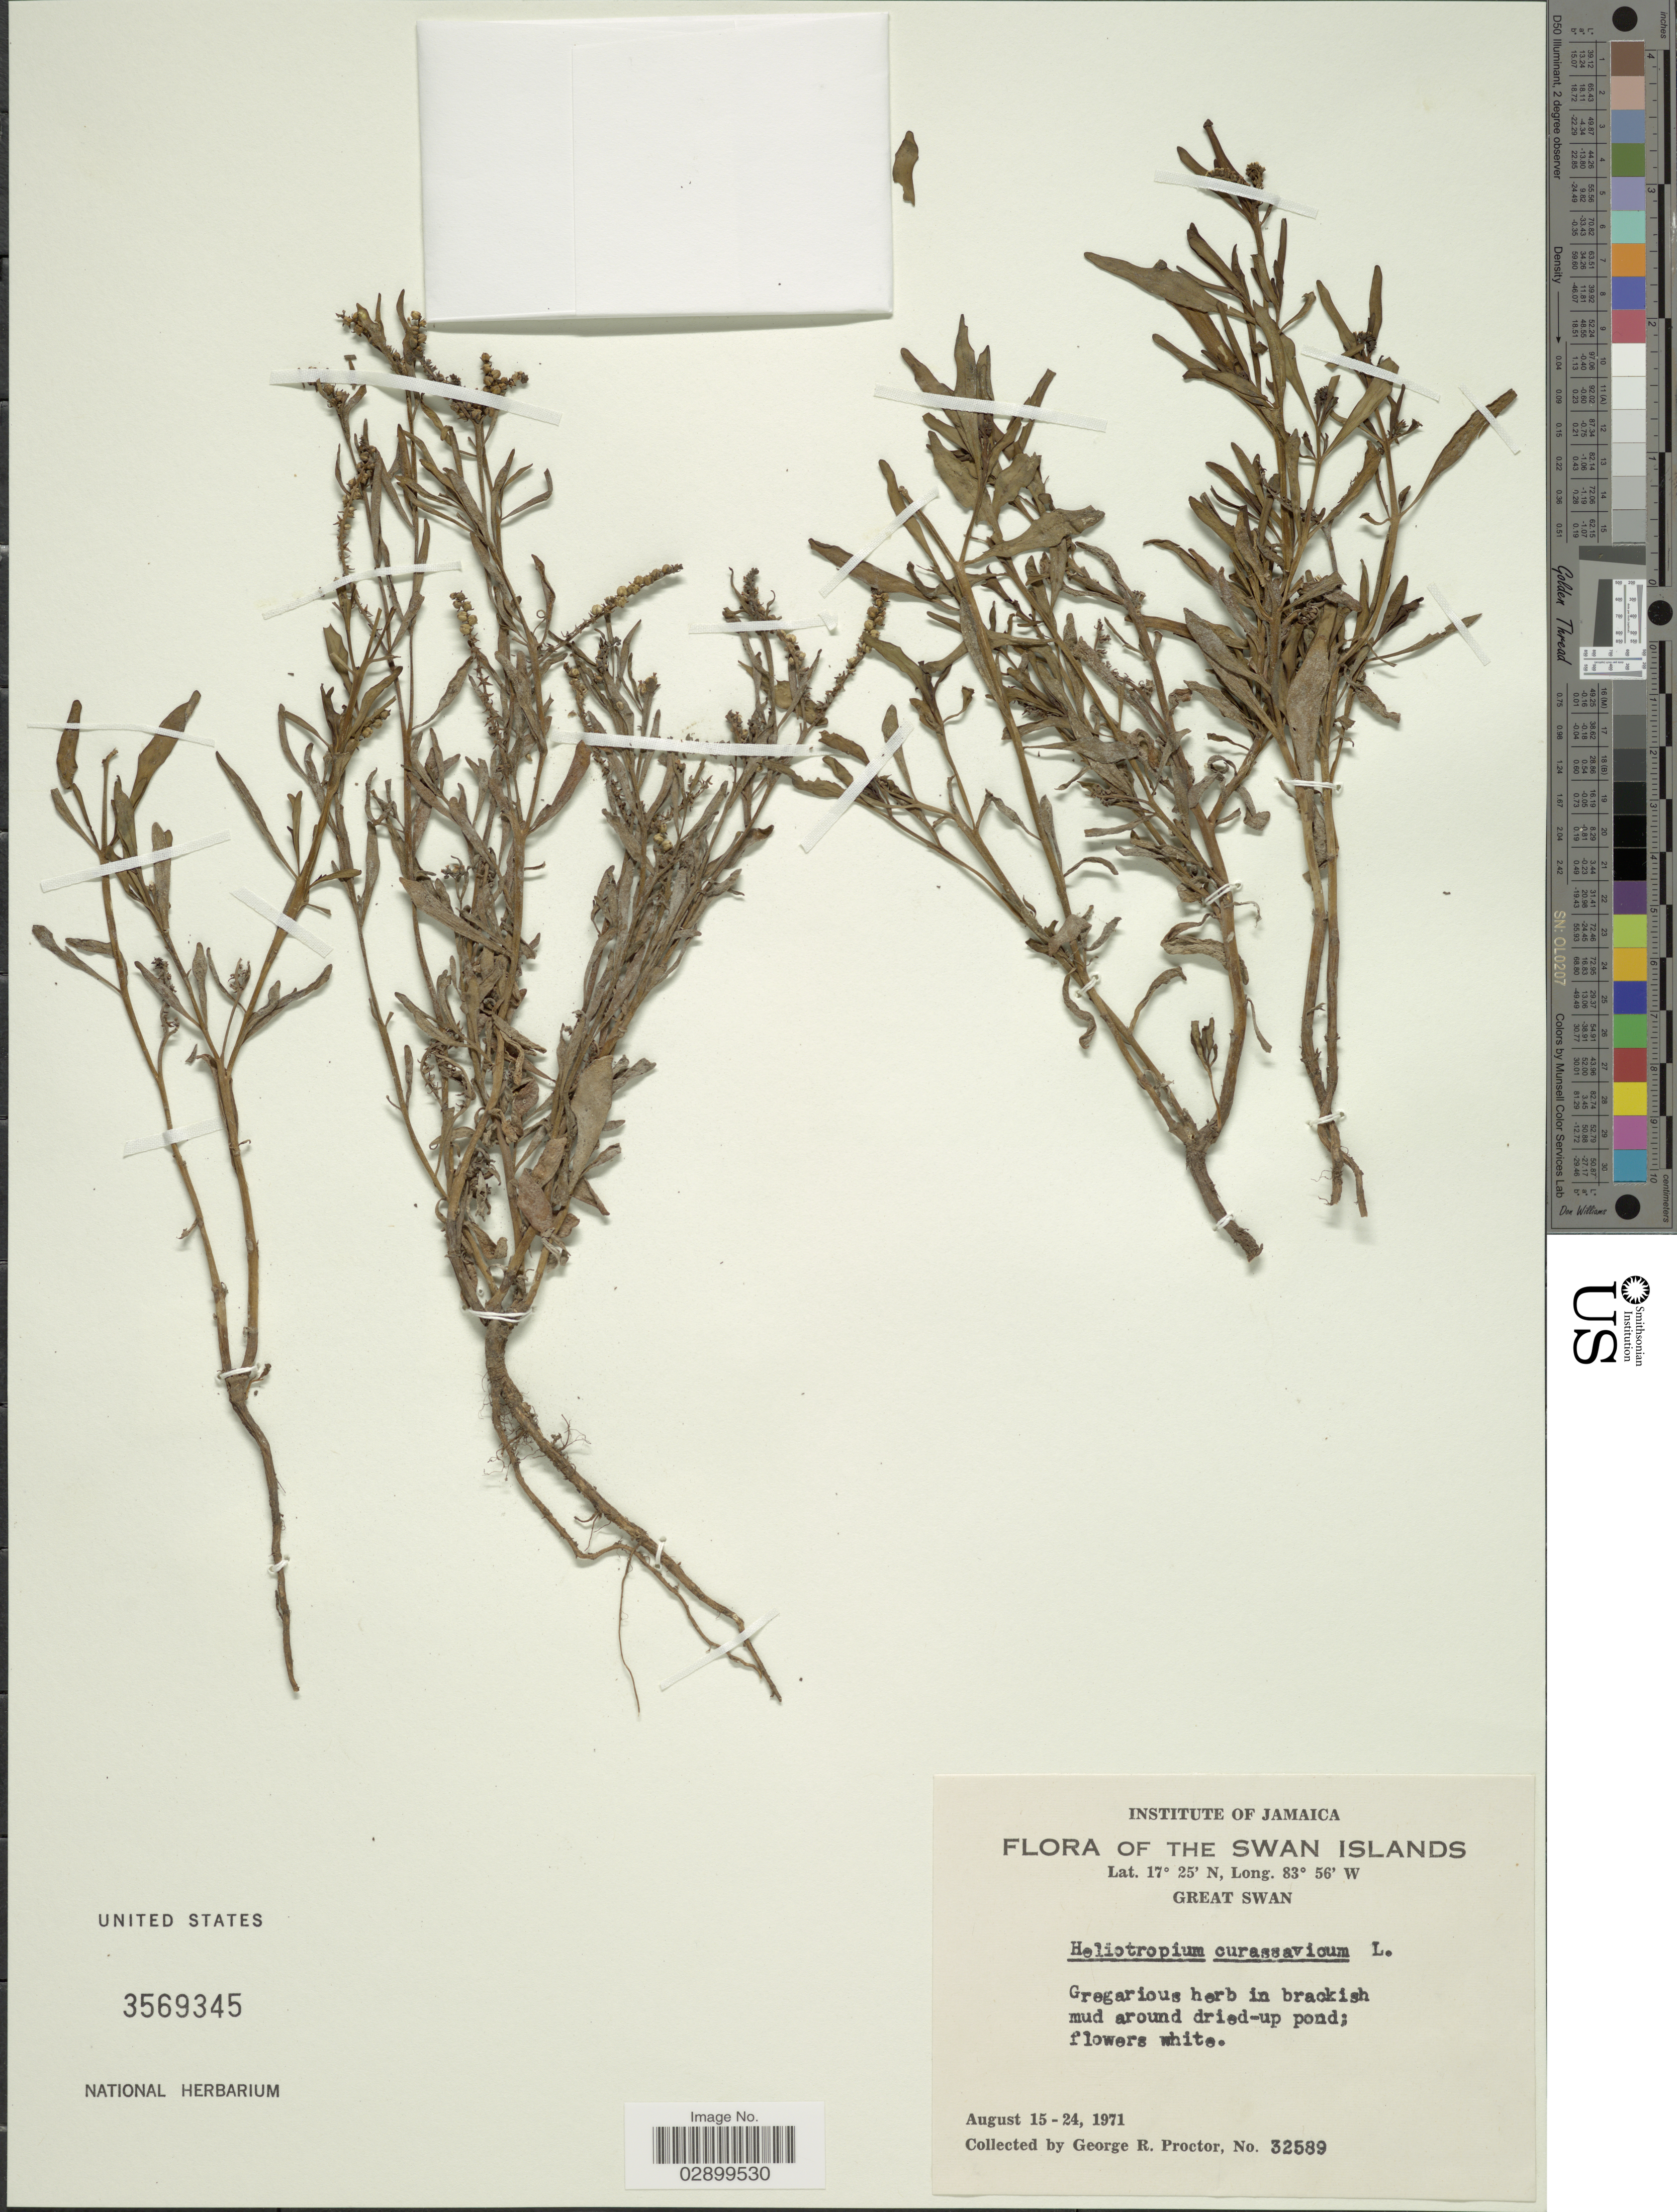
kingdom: Plantae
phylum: Tracheophyta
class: Magnoliopsida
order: Boraginales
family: Heliotropiaceae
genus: Heliotropium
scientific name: Heliotropium curassavicum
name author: L.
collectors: G. Proctor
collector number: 32589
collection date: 1971-08-15/1971-08-24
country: Jamaica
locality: Swan Islands. Great Swan.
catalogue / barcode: US 3569345